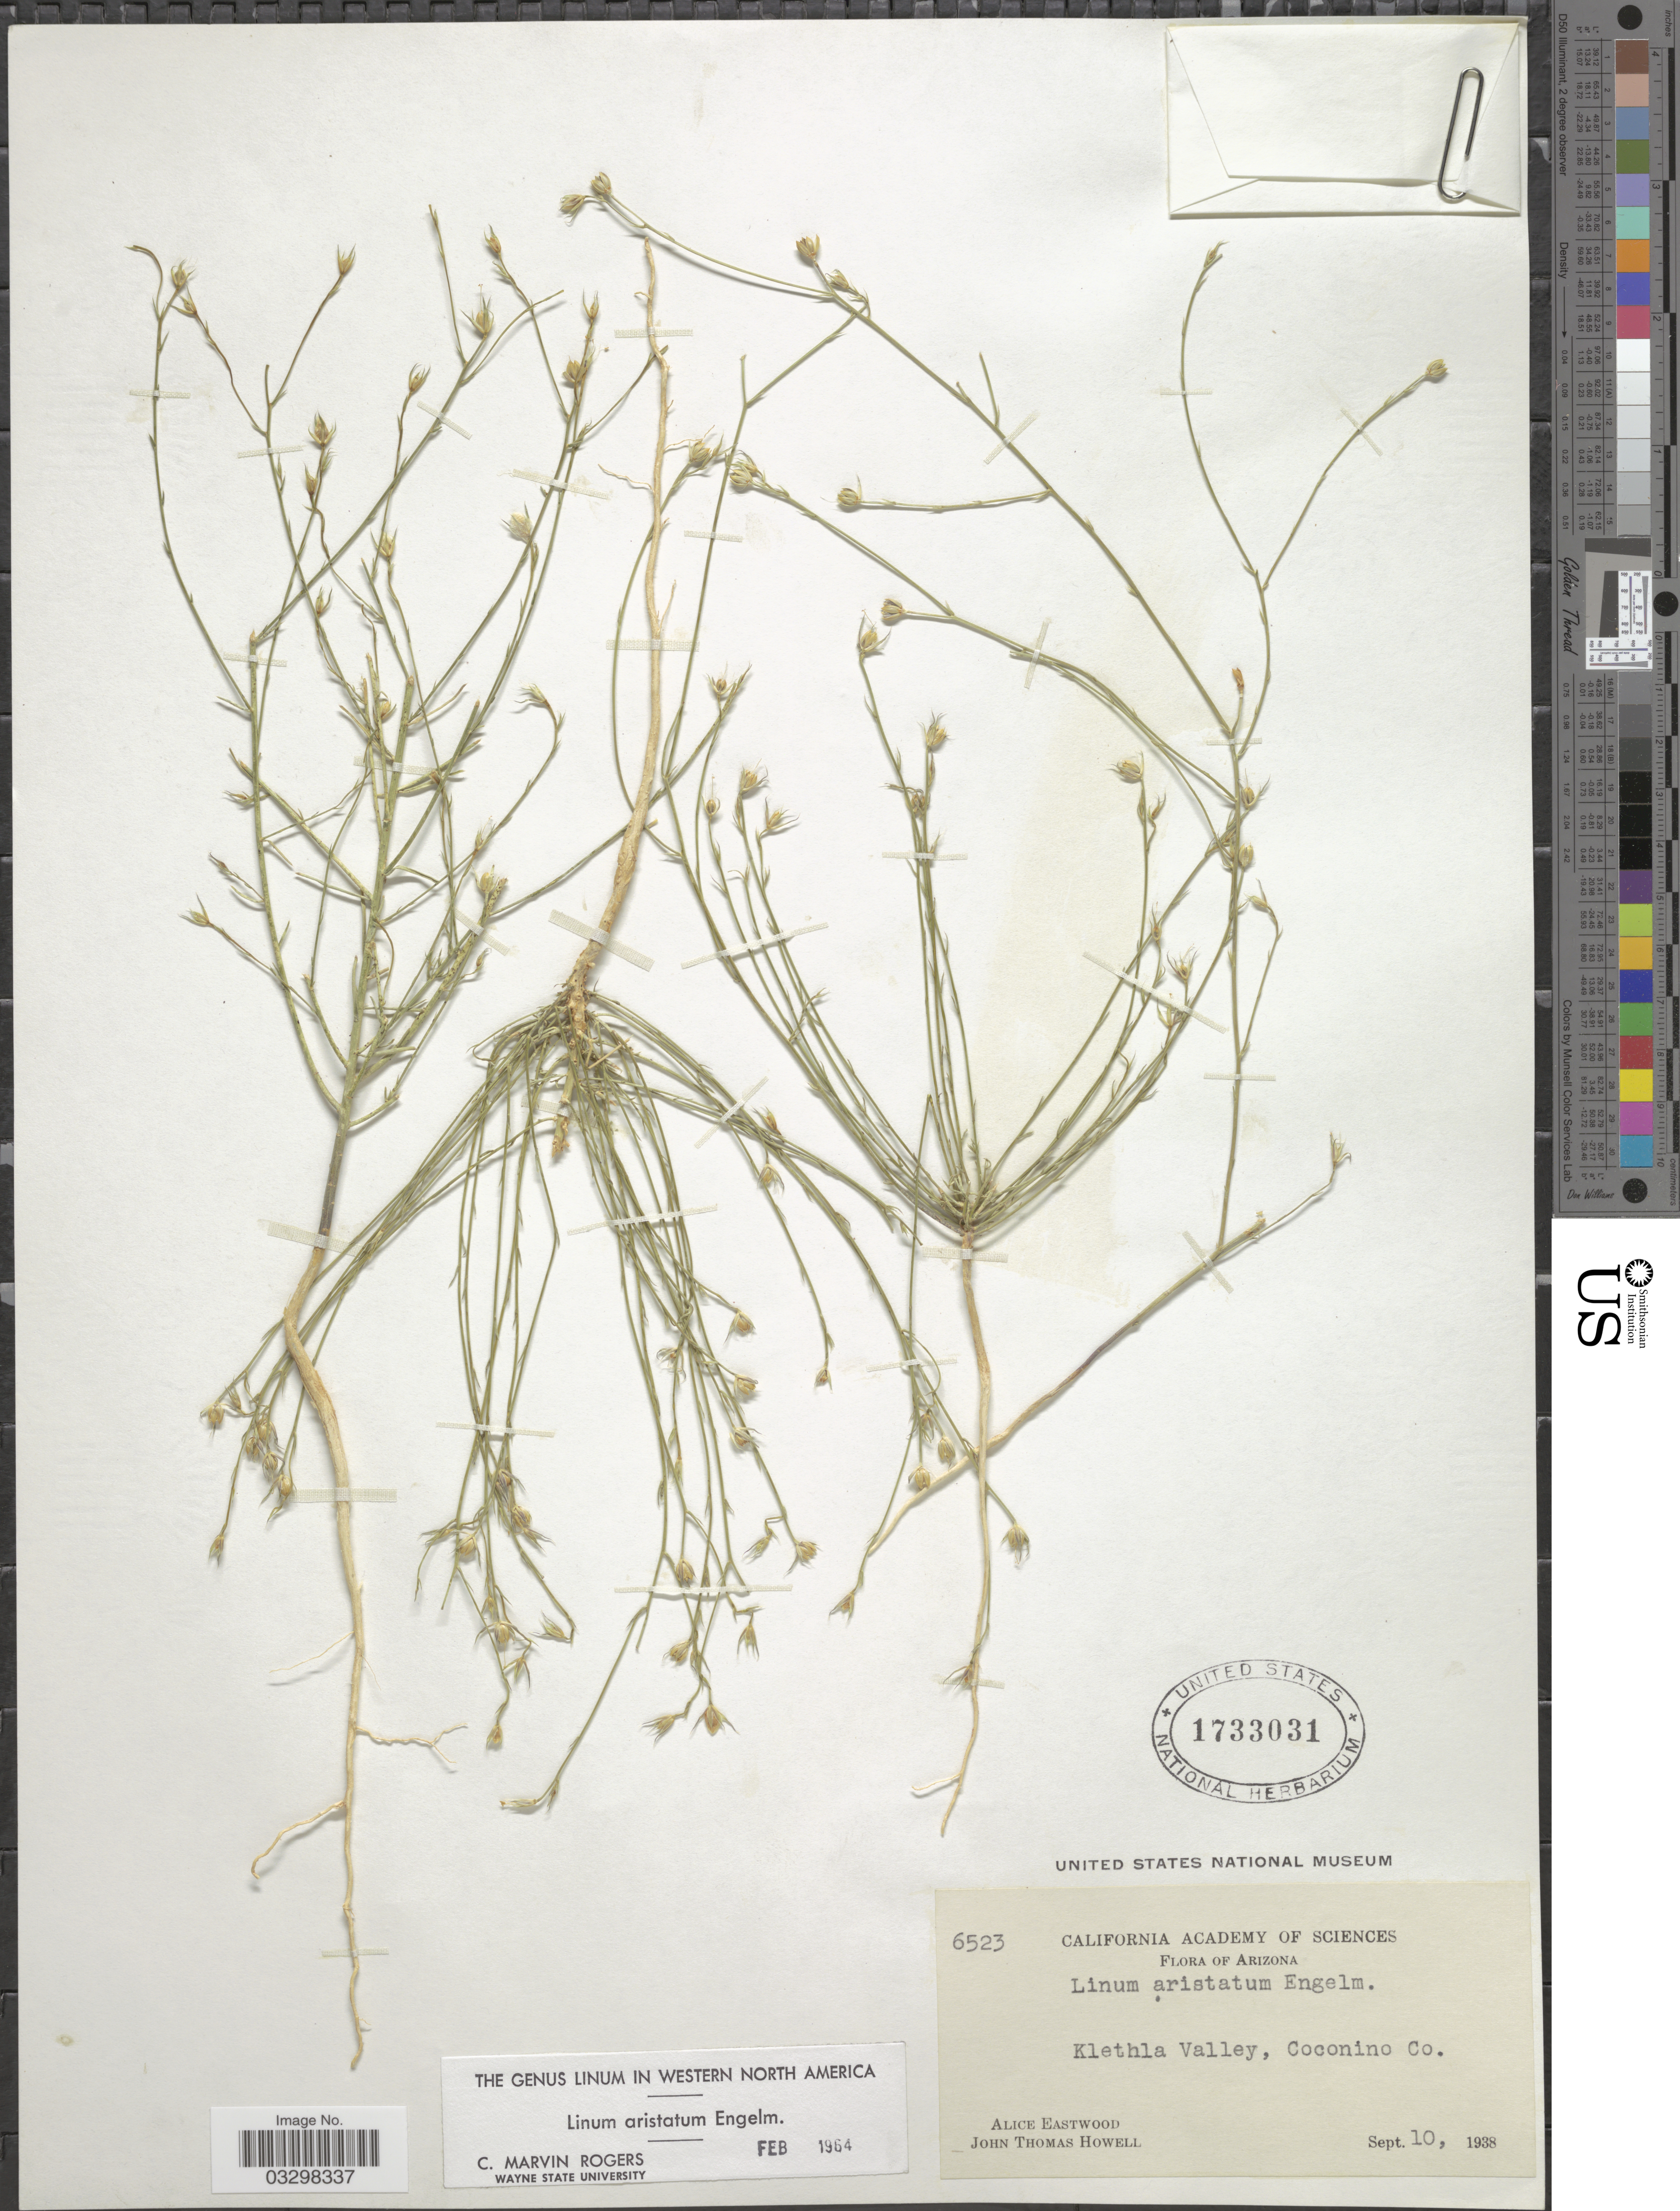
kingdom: Plantae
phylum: Tracheophyta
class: Magnoliopsida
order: Malpighiales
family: Linaceae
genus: Linum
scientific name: Linum aristatum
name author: Engelm.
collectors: A. Eastwood & J. T. Howell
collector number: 6523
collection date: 1938-09-10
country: United States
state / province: Arizona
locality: Klethla Valley, Coconino Co.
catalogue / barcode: US 1733031